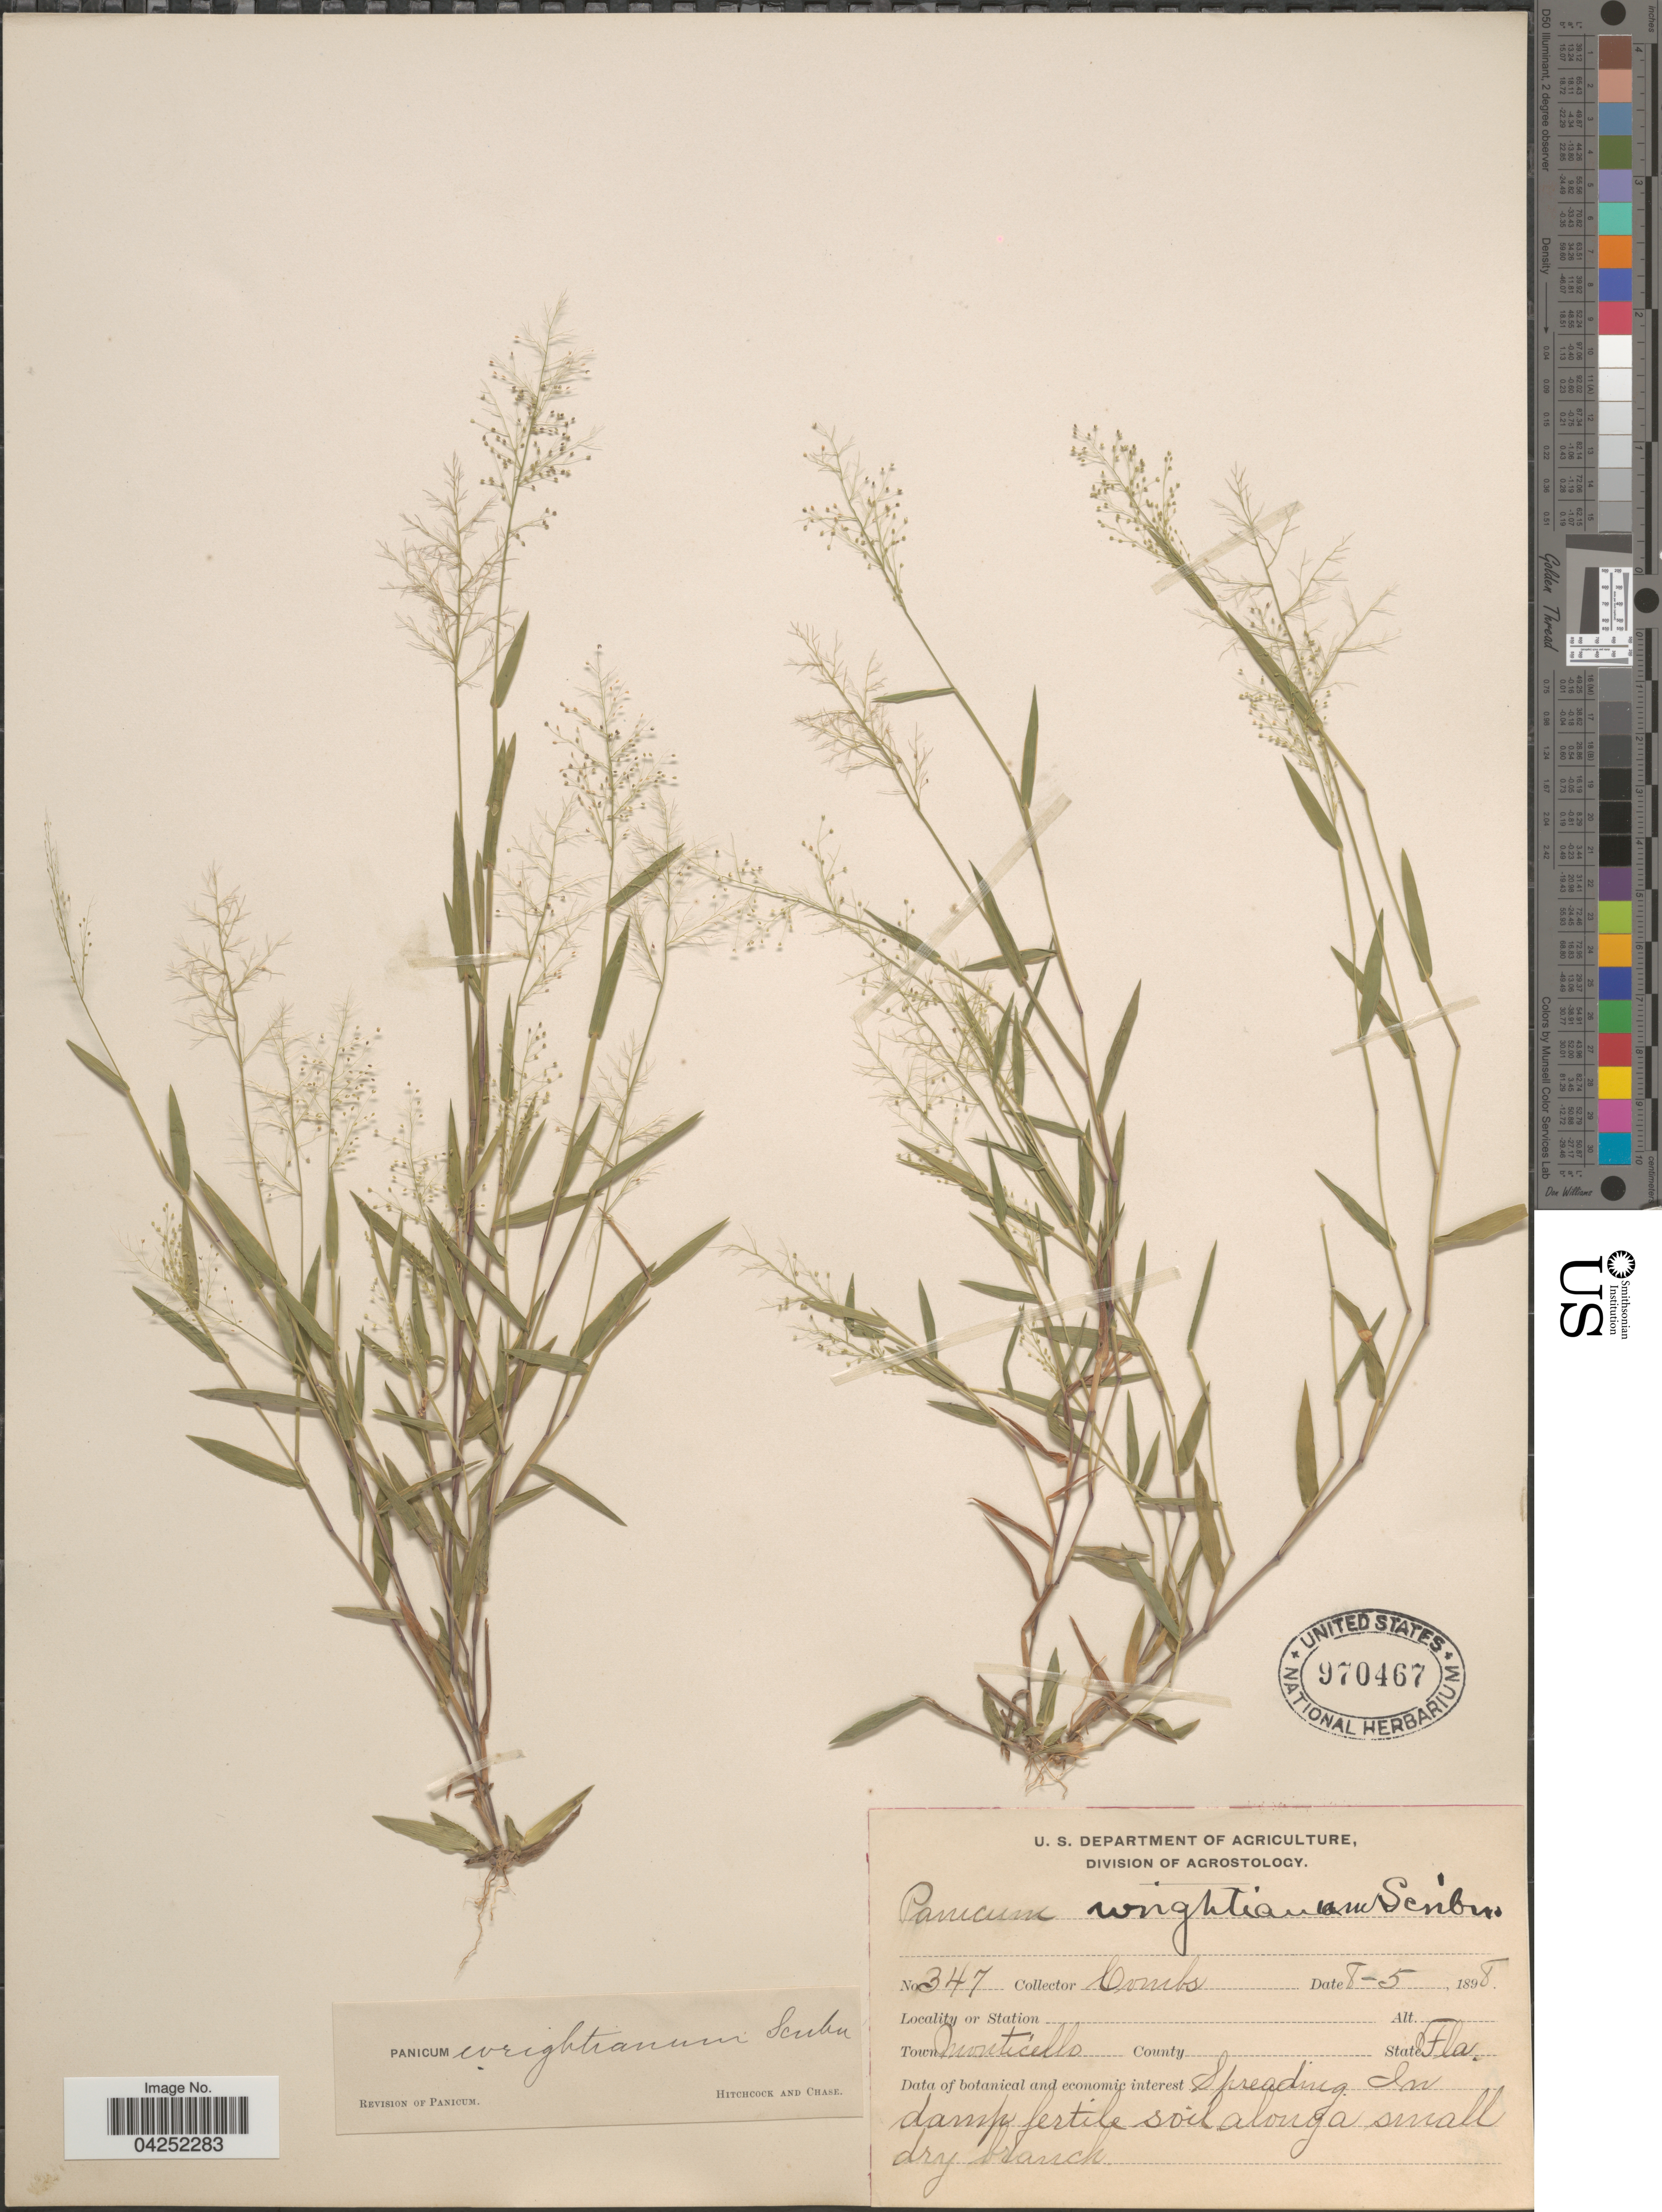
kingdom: Plantae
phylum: Tracheophyta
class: Liliopsida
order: Poales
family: Poaceae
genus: Dichanthelium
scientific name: Dichanthelium acuminatum var. longiligulatum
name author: (Nash) Gould & C.A. Clark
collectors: -. Combs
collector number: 347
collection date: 1898-08-05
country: United States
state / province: Florida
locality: Town Monticello. In damp fertile soil along a small dry branch.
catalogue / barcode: US 970467